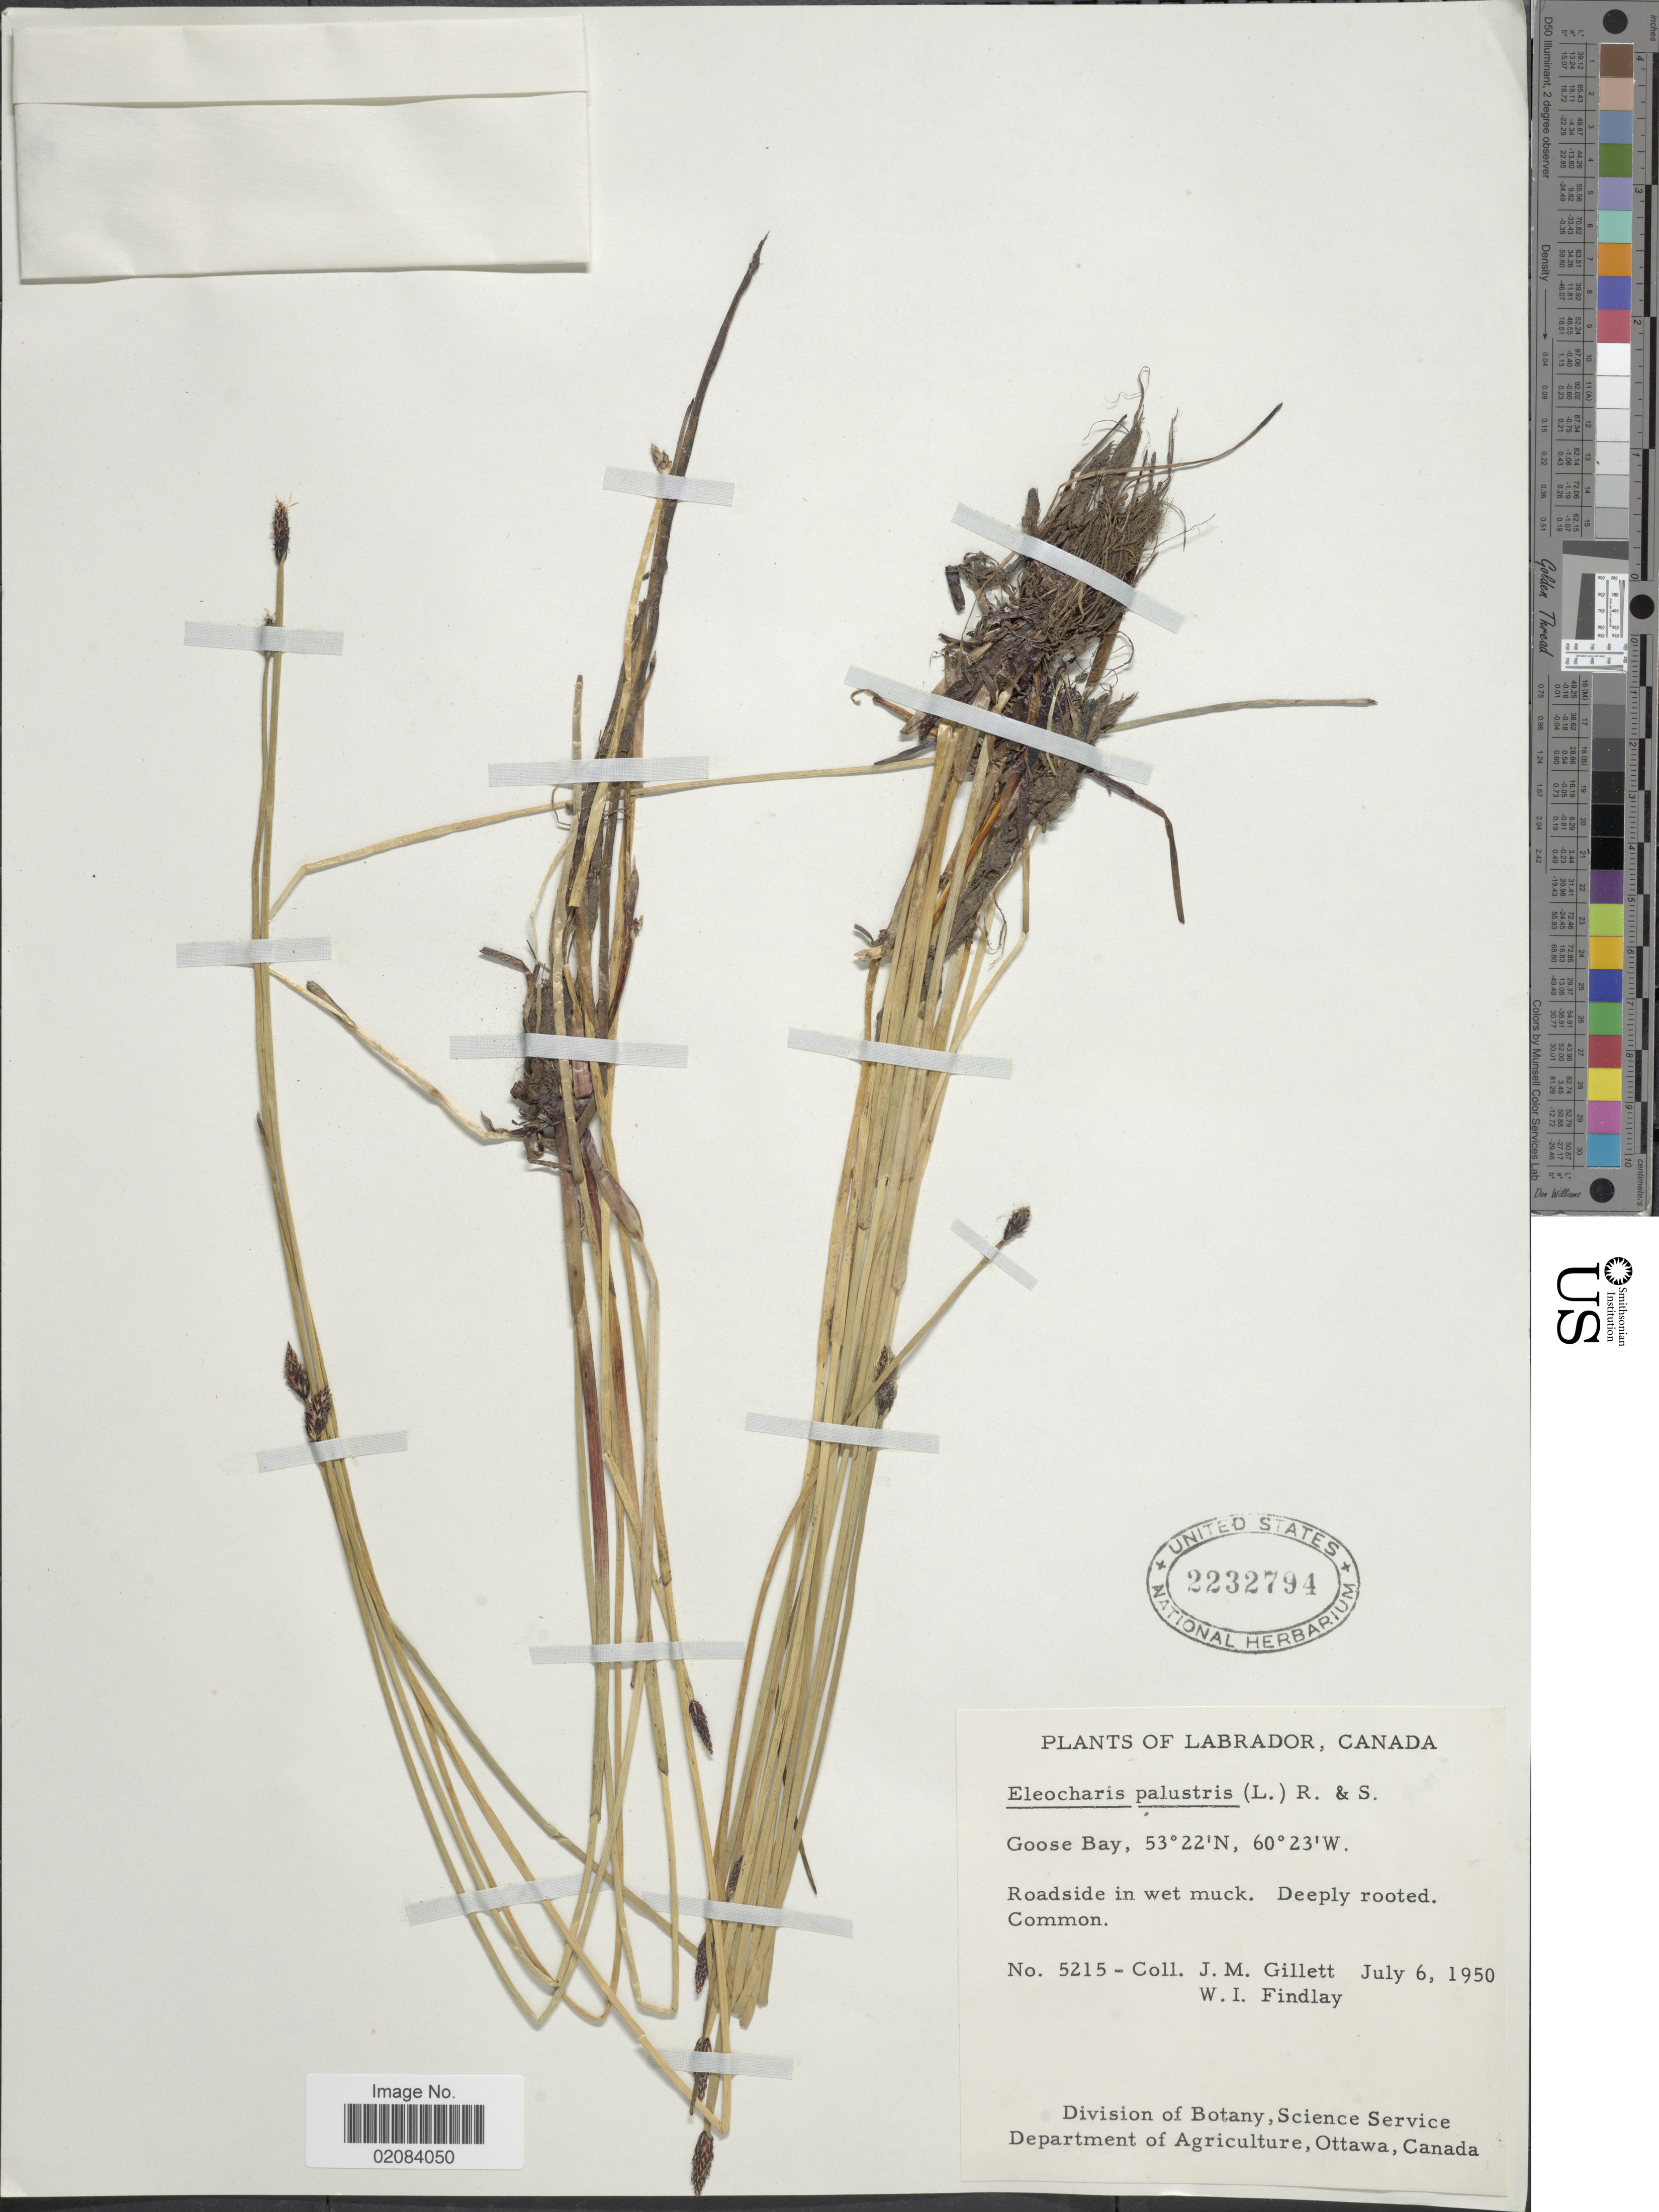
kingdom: Plantae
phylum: Tracheophyta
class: Liliopsida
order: Poales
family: Cyperaceae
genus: Eleocharis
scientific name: Eleocharis palustris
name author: (L.) Roem. & Schult.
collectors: J. M. Gillett & W. Findlay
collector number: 5215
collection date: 1950-07-06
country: Canada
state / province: Newfoundland and Labrador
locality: Labrador, Canada. Goose Bay, Roadside in wet muck.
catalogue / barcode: US 2232794